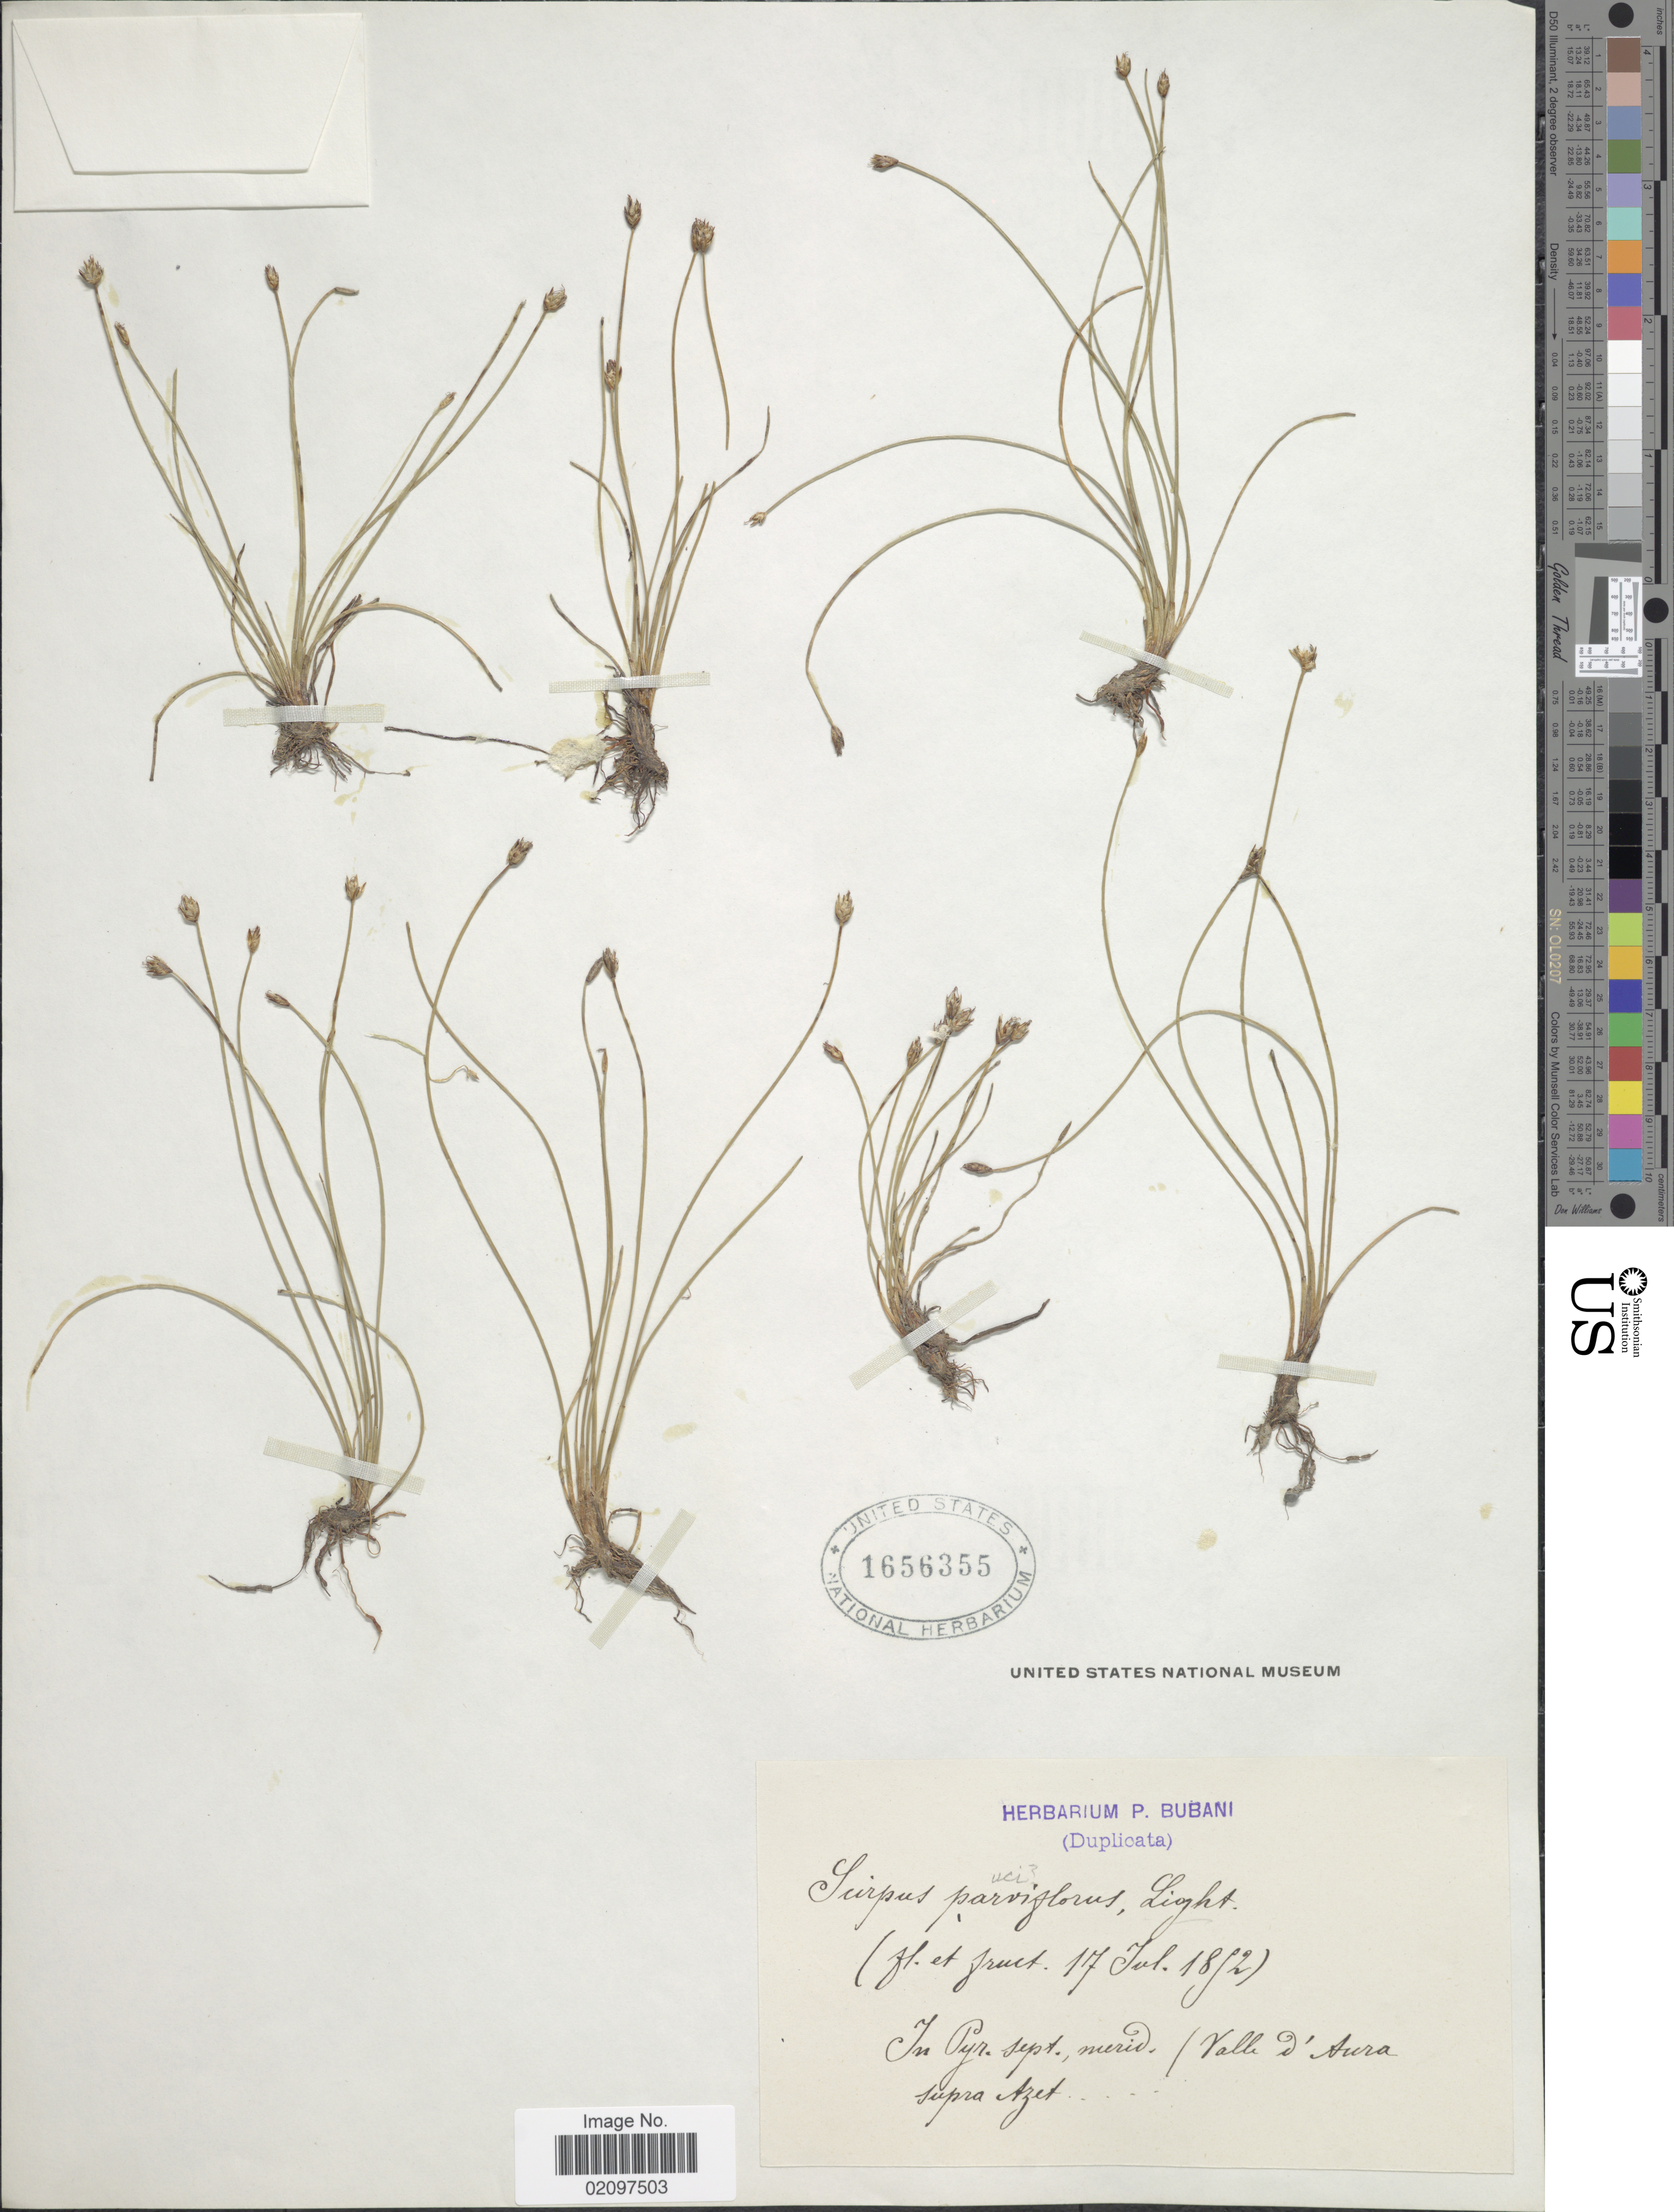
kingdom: Plantae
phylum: Tracheophyta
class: Liliopsida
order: Poales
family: Cyperaceae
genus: Eleocharis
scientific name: Eleocharis quinqueflora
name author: (Hartmann) O. Schwarz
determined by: Strong, Mark T., (BOT), Smithsonian Institution - National Museum of Natural History (UNITED STATES)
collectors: ex herb. P. Bubani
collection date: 1892-07-17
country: France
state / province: Occitanie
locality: In Pyr. sept. merid. Valle d'Aura supra Azet [valley of Aure above Azet].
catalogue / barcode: US 1656355